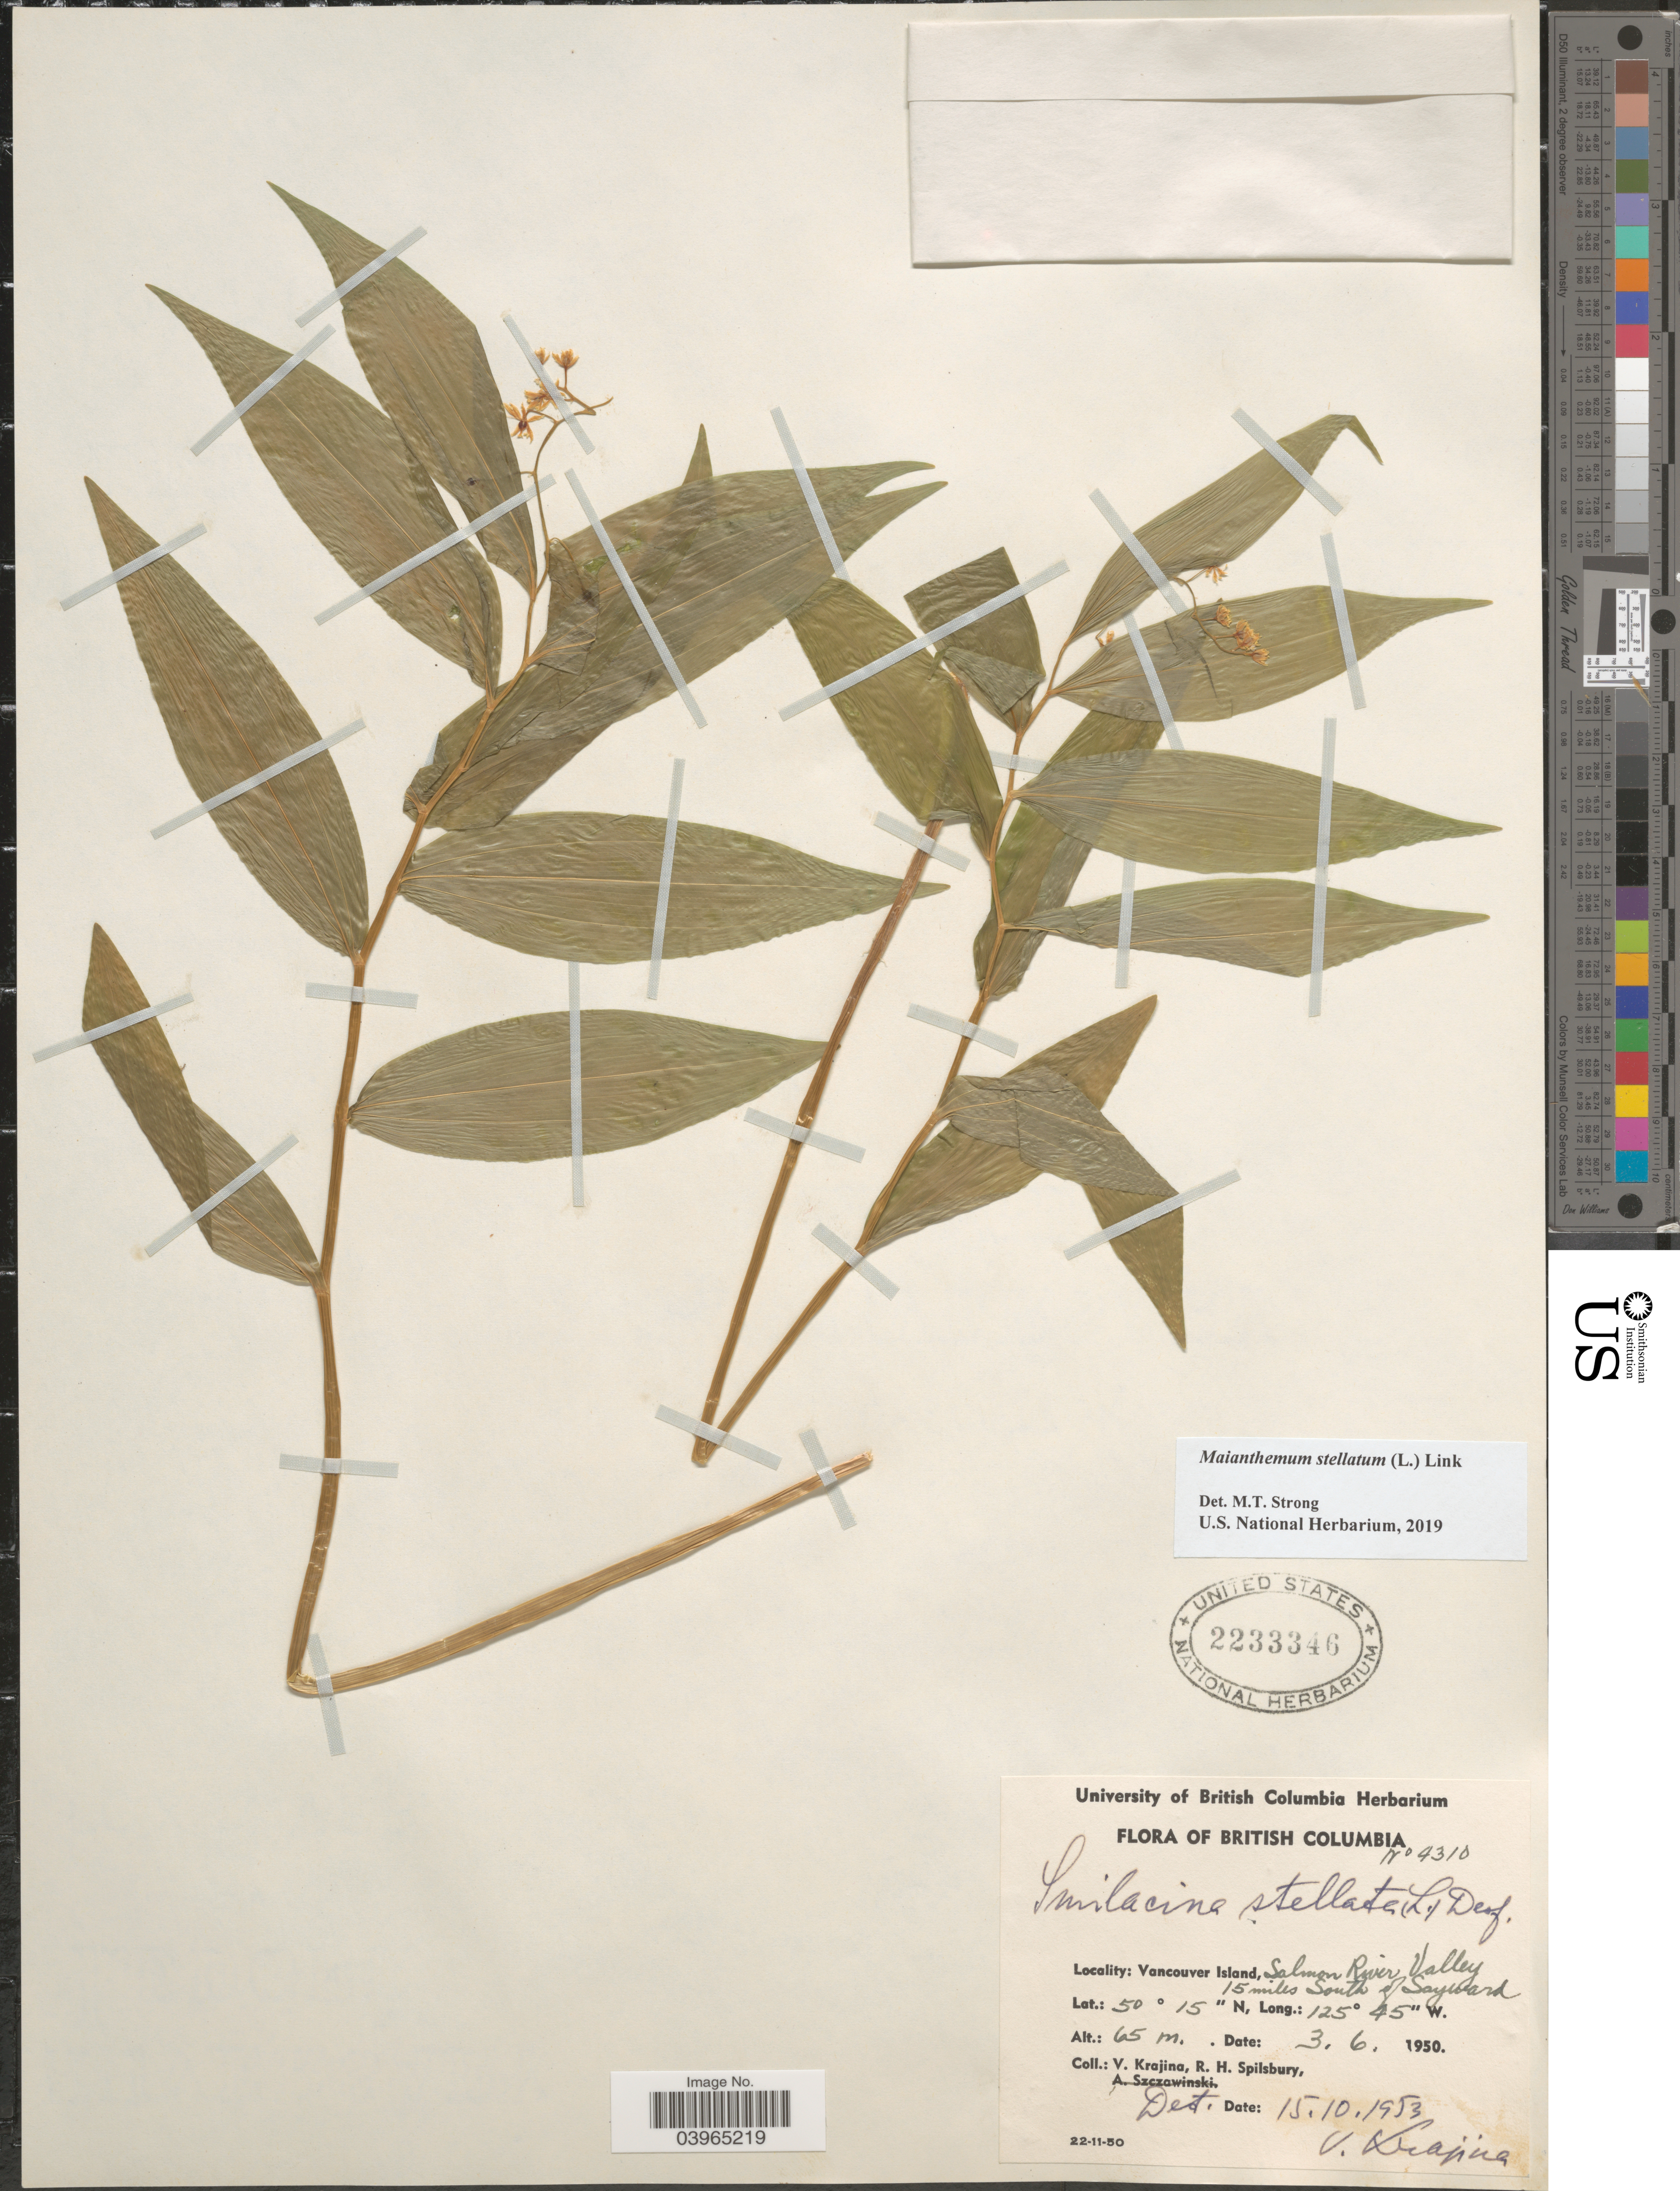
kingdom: Plantae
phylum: Tracheophyta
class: Liliopsida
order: Asparagales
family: Asparagaceae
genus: Maianthemum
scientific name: Maianthemum stellatum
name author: (L.) Link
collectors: V. Krajina & R. Spilsbury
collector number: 4310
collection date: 1950-06-03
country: Canada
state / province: British Columbia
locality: Vancouver Island, Salmon River Valley. 15 miles South of Sayward.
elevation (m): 65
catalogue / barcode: US 2233346